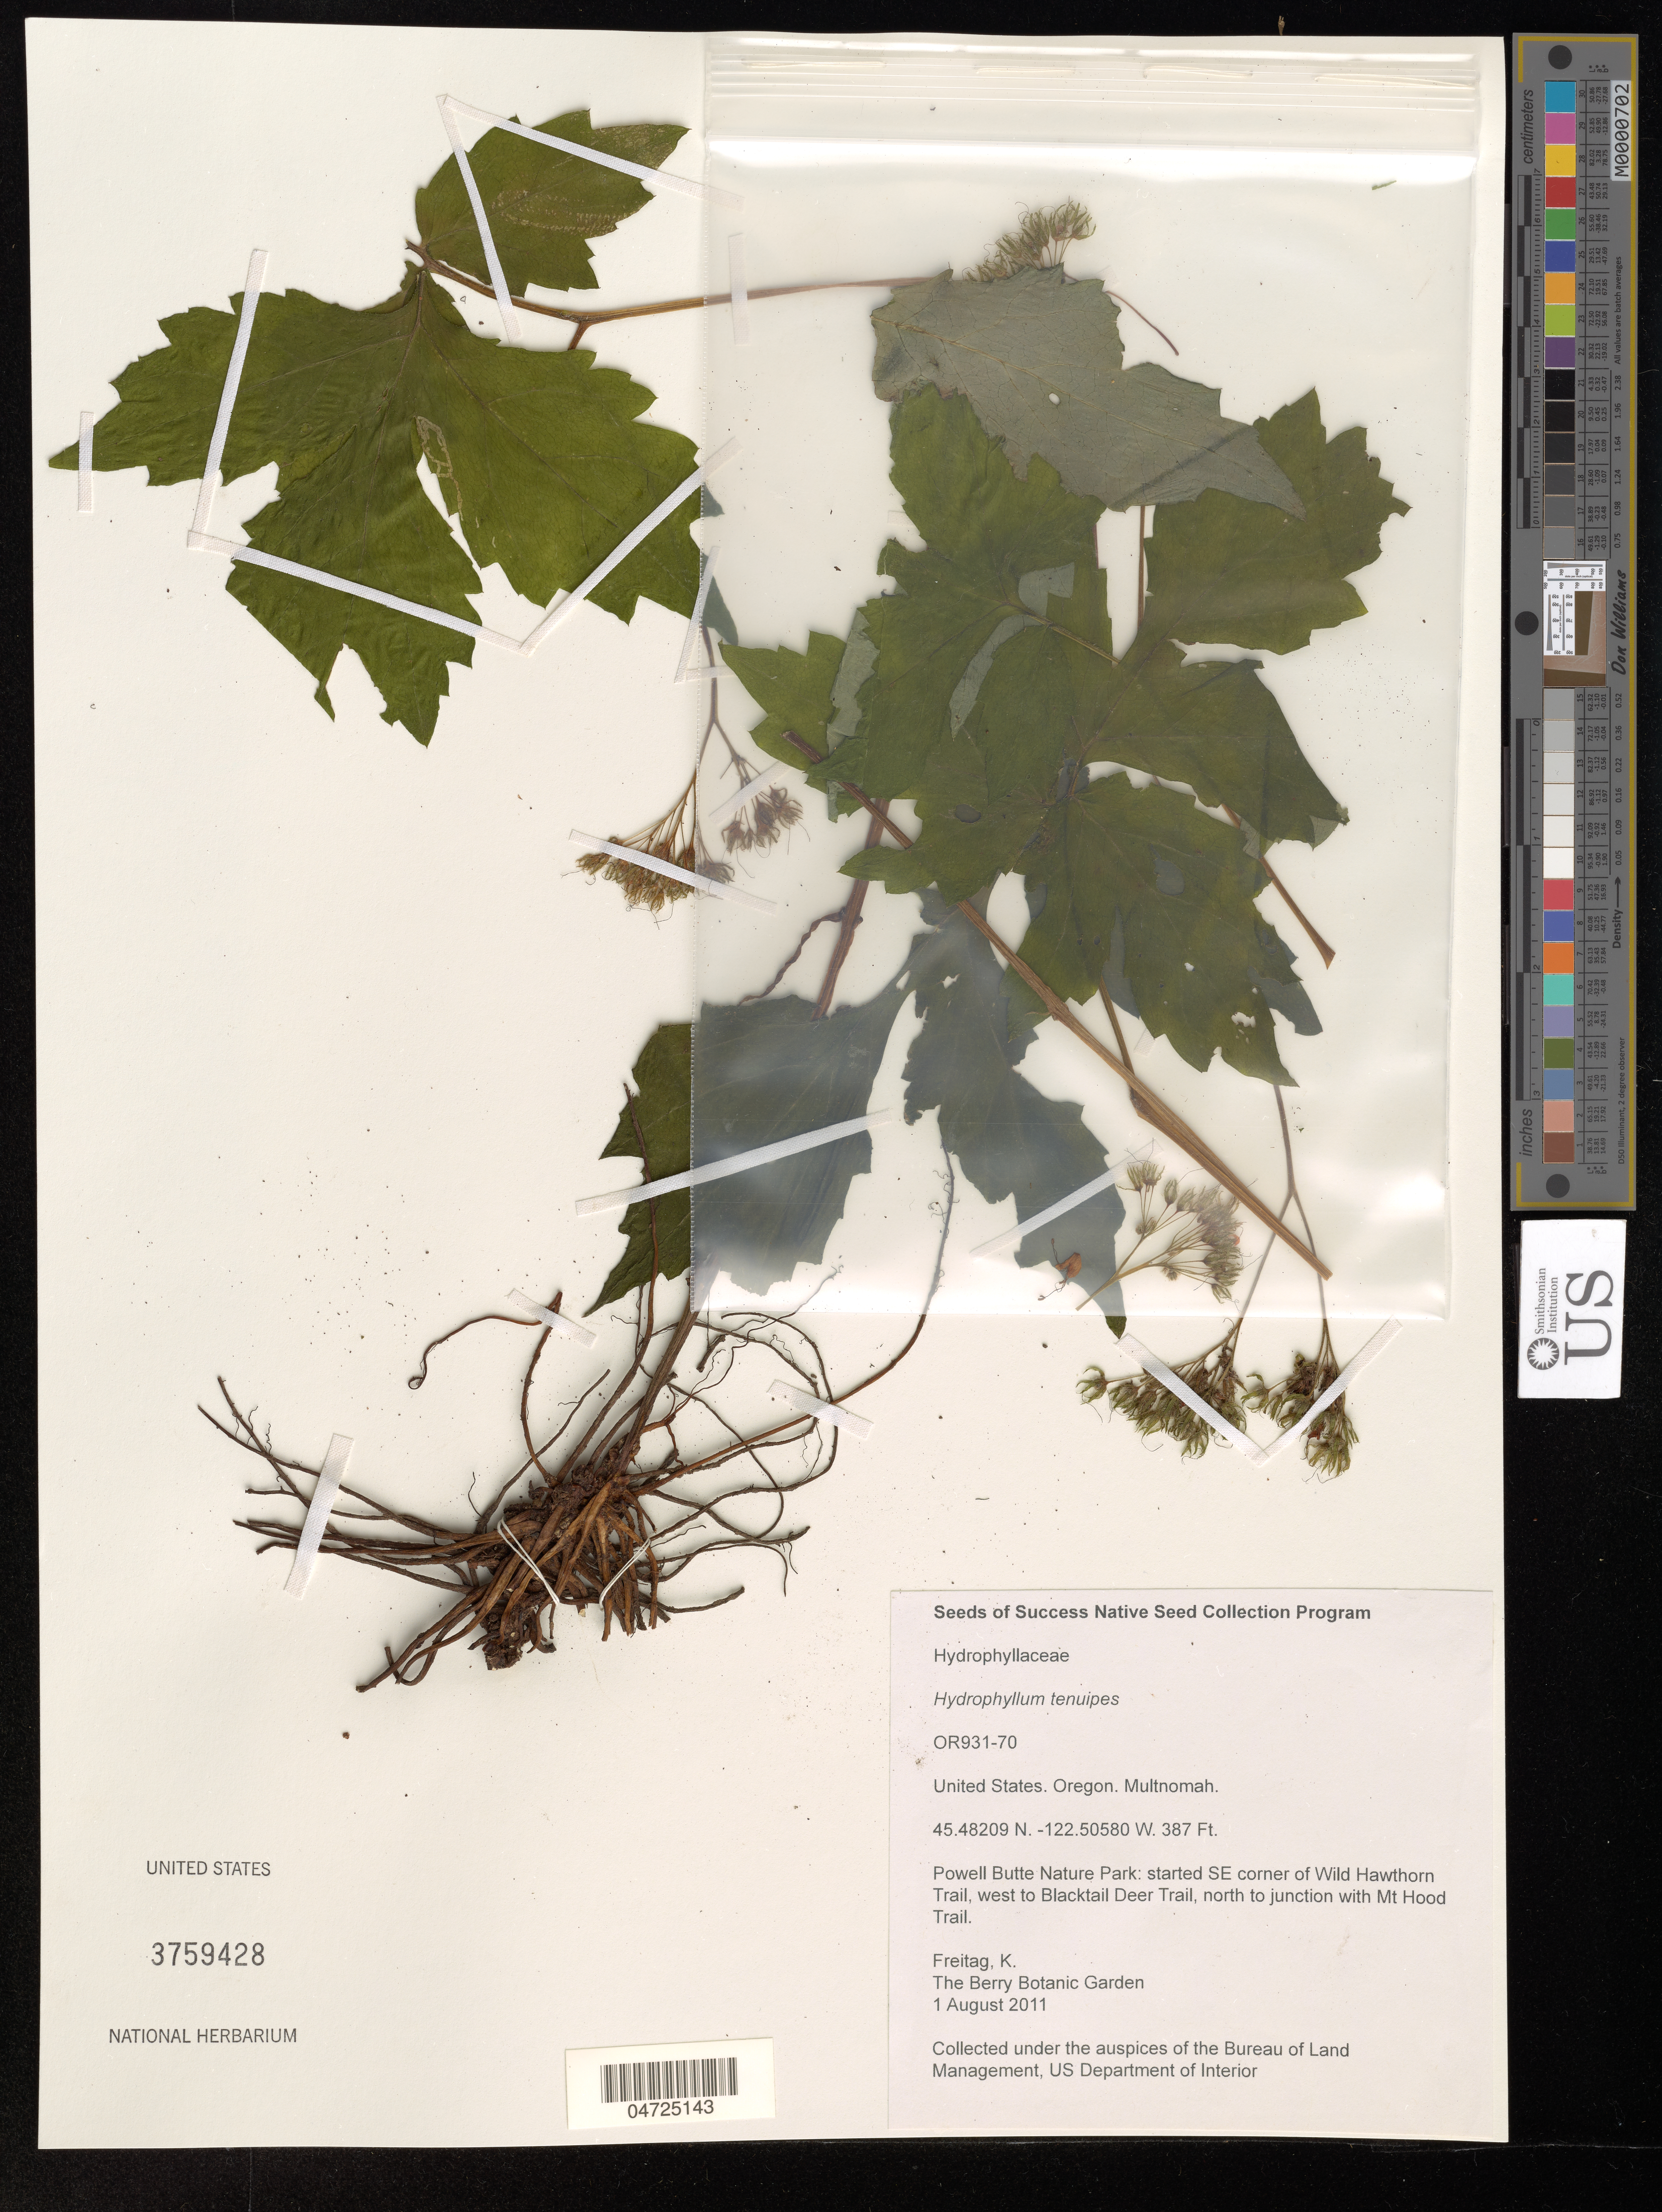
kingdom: Plantae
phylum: Tracheophyta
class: Magnoliopsida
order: Boraginales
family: Hydrophyllaceae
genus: Hydrophyllum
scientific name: Hydrophyllum tenuipes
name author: A. Heller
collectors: K. Freitag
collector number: OR931-70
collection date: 2011-08-01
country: United States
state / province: Oregon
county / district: Multnomah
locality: Multnomah. Powell Butte Nature Park: started SE corner of Wild Hawthorn Trail, west to Blacktail Deer Trail, north to junction with Mt Hood Trail. The Berry Botanic Garden.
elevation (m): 118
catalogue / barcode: US 3759428